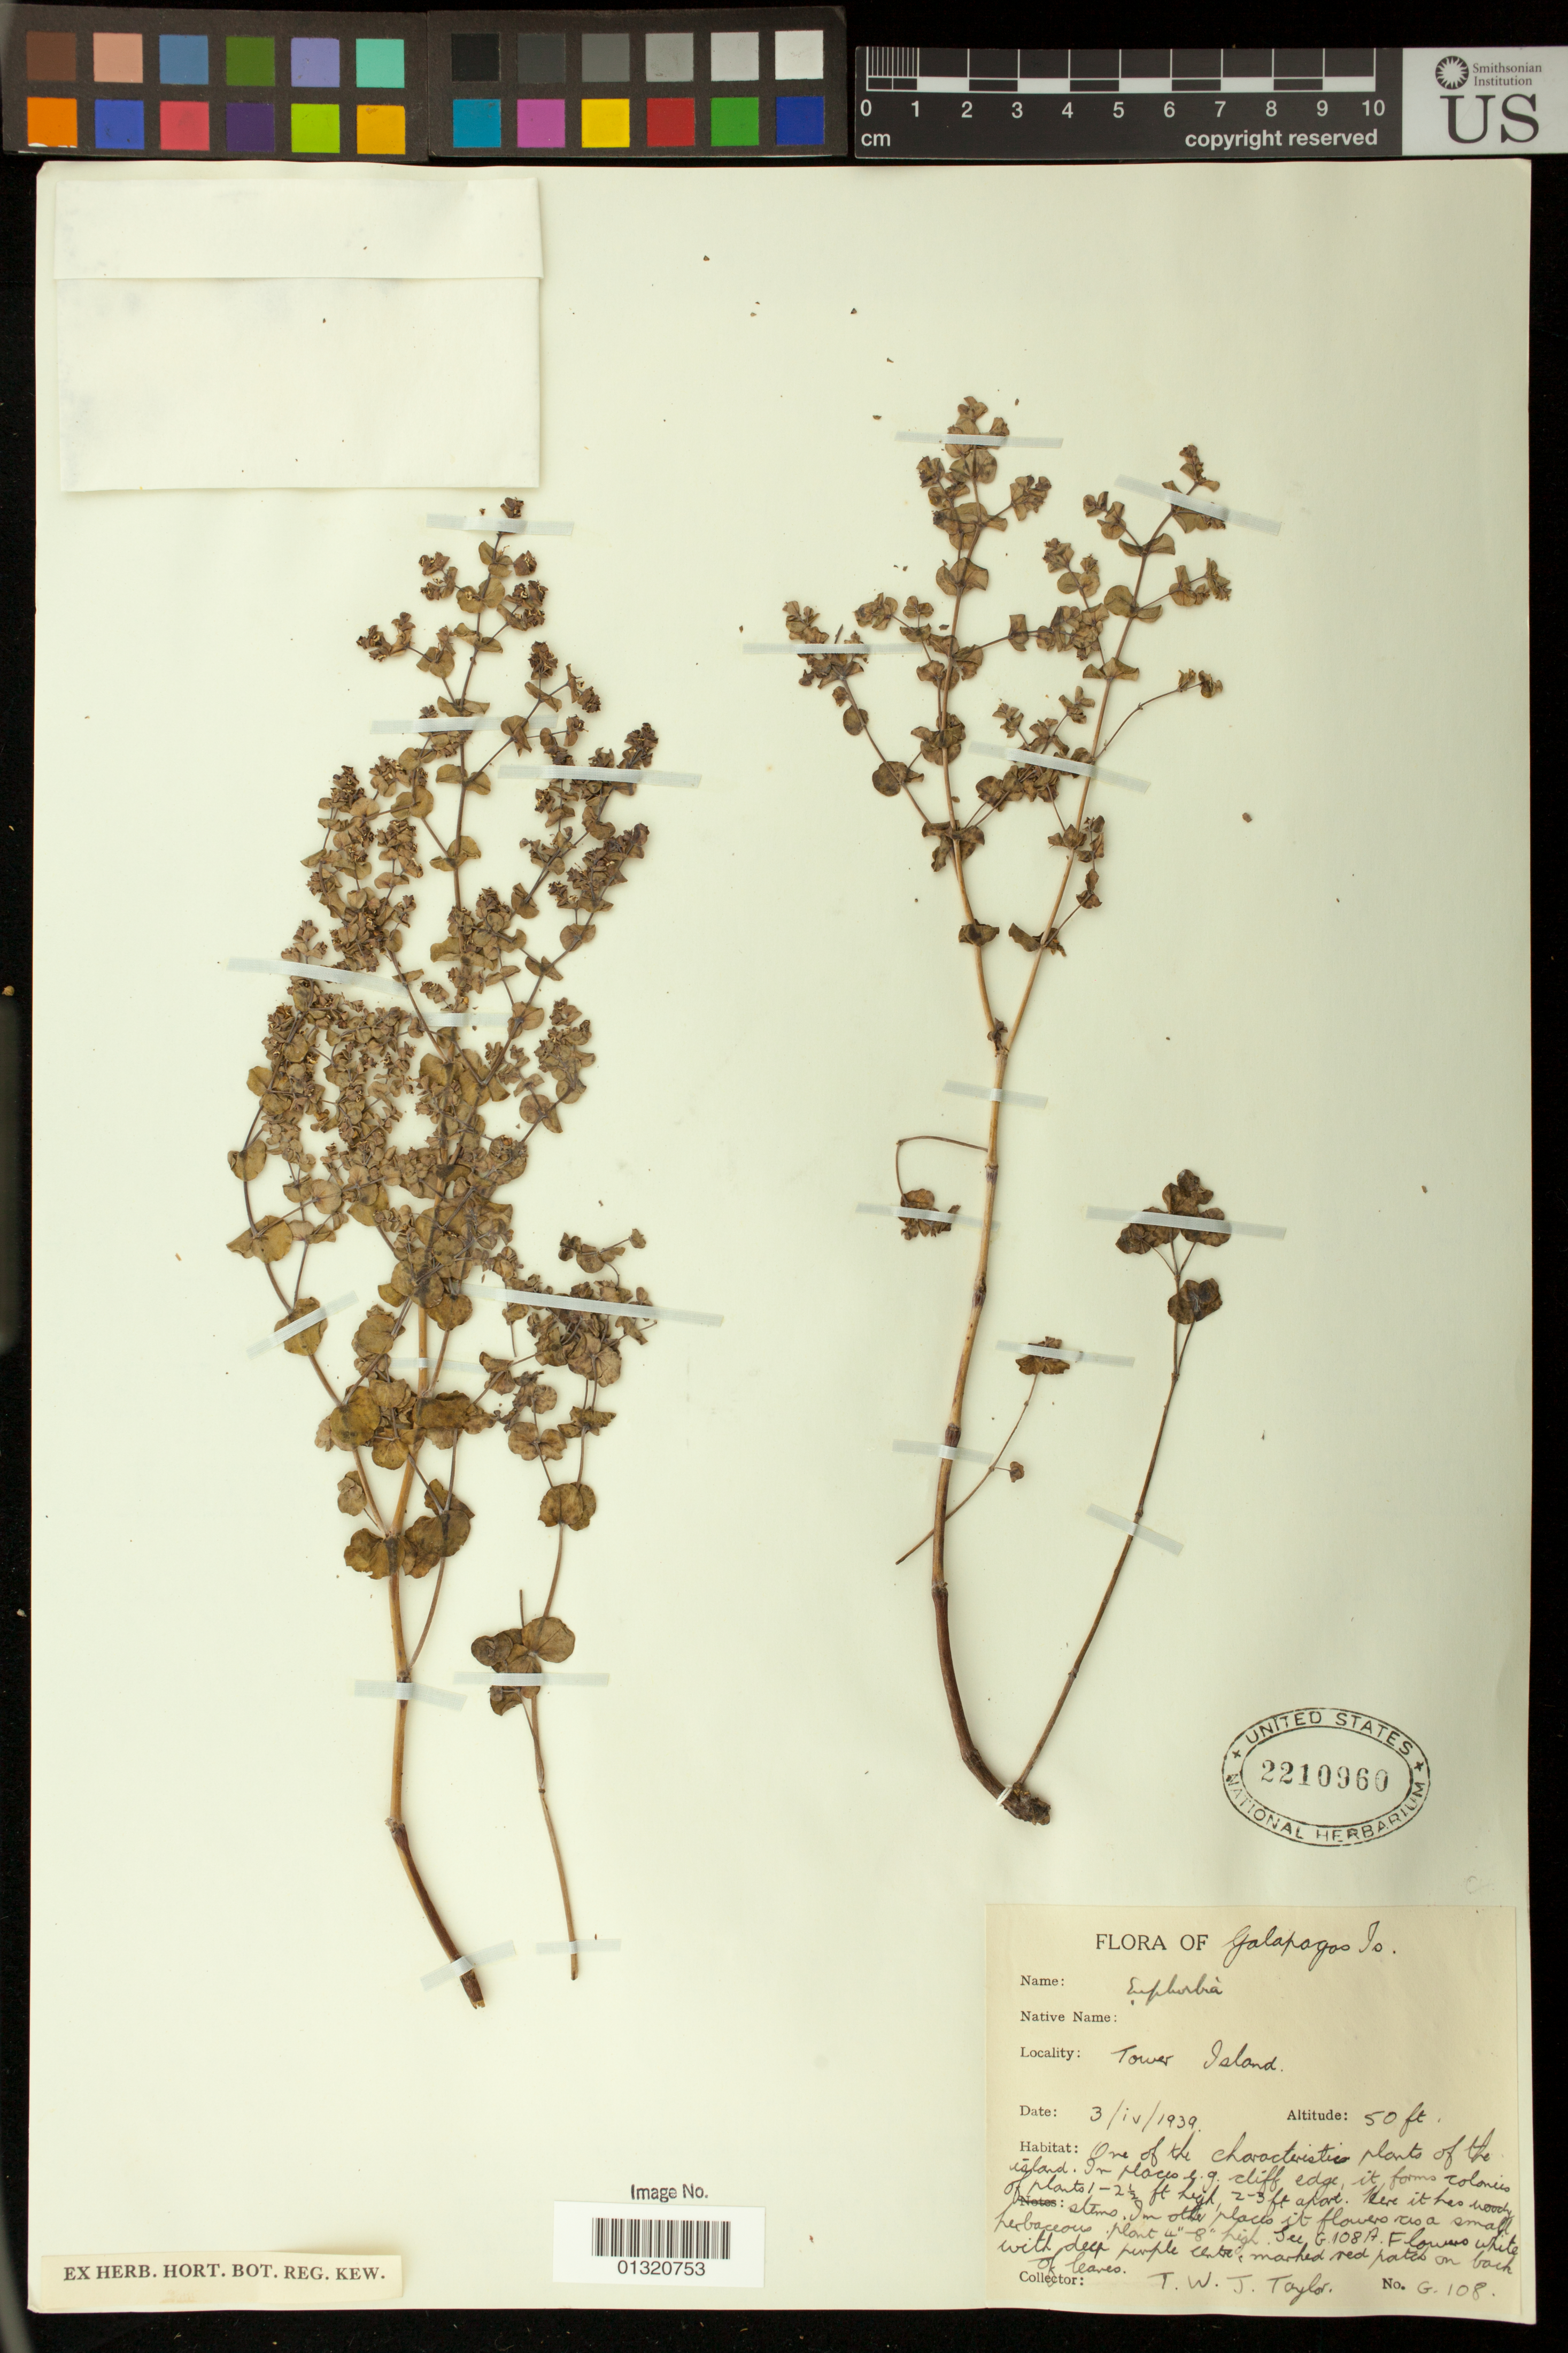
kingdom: Plantae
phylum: Tracheophyta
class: Magnoliopsida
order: Malpighiales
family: Euphorbiaceae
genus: Euphorbia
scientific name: Euphorbia sp.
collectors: T. W. J. Taylor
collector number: G. 108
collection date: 1939-04-03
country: Ecuador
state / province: Colón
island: Tower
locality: Tower Island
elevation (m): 15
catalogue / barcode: US 2210960